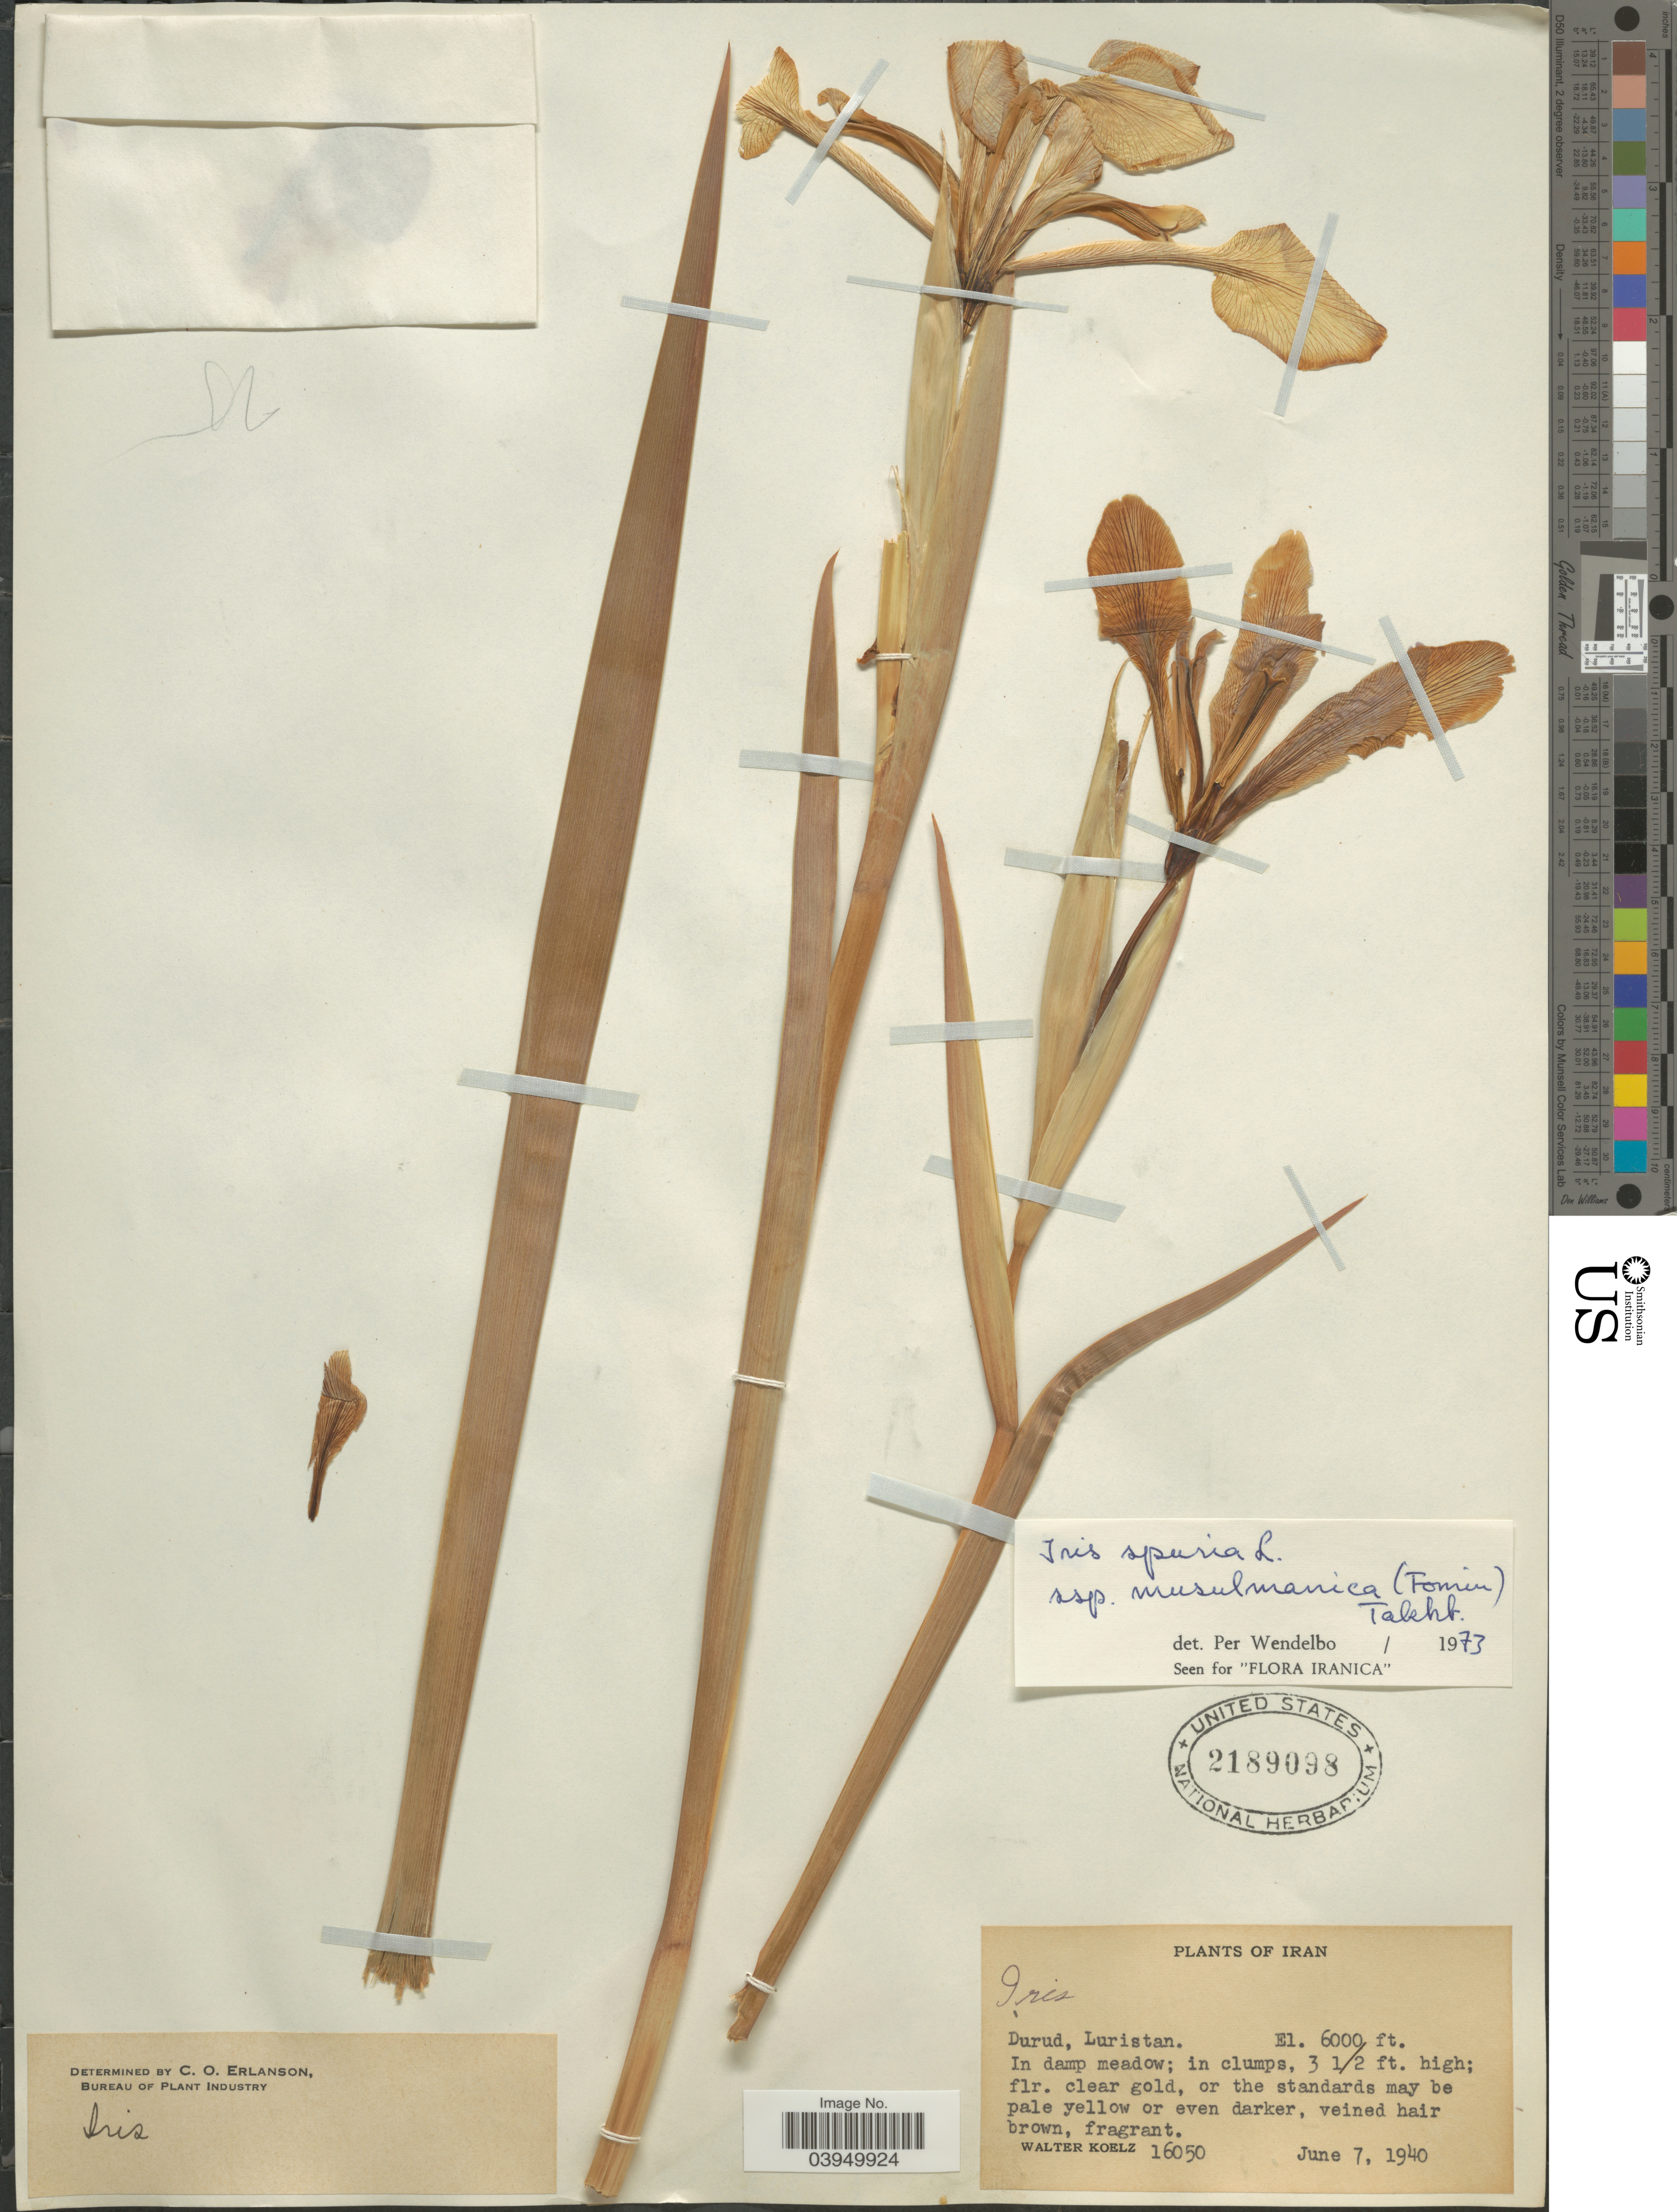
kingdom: Plantae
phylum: Tracheophyta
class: Liliopsida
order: Asparagales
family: Iridaceae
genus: Iris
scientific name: Iris spuria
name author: L.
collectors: W. N. Koelz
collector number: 16050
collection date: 1940-06-07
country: Iran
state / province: Lorestan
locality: Durud, Luristan.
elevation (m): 1829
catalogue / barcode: US 2189098